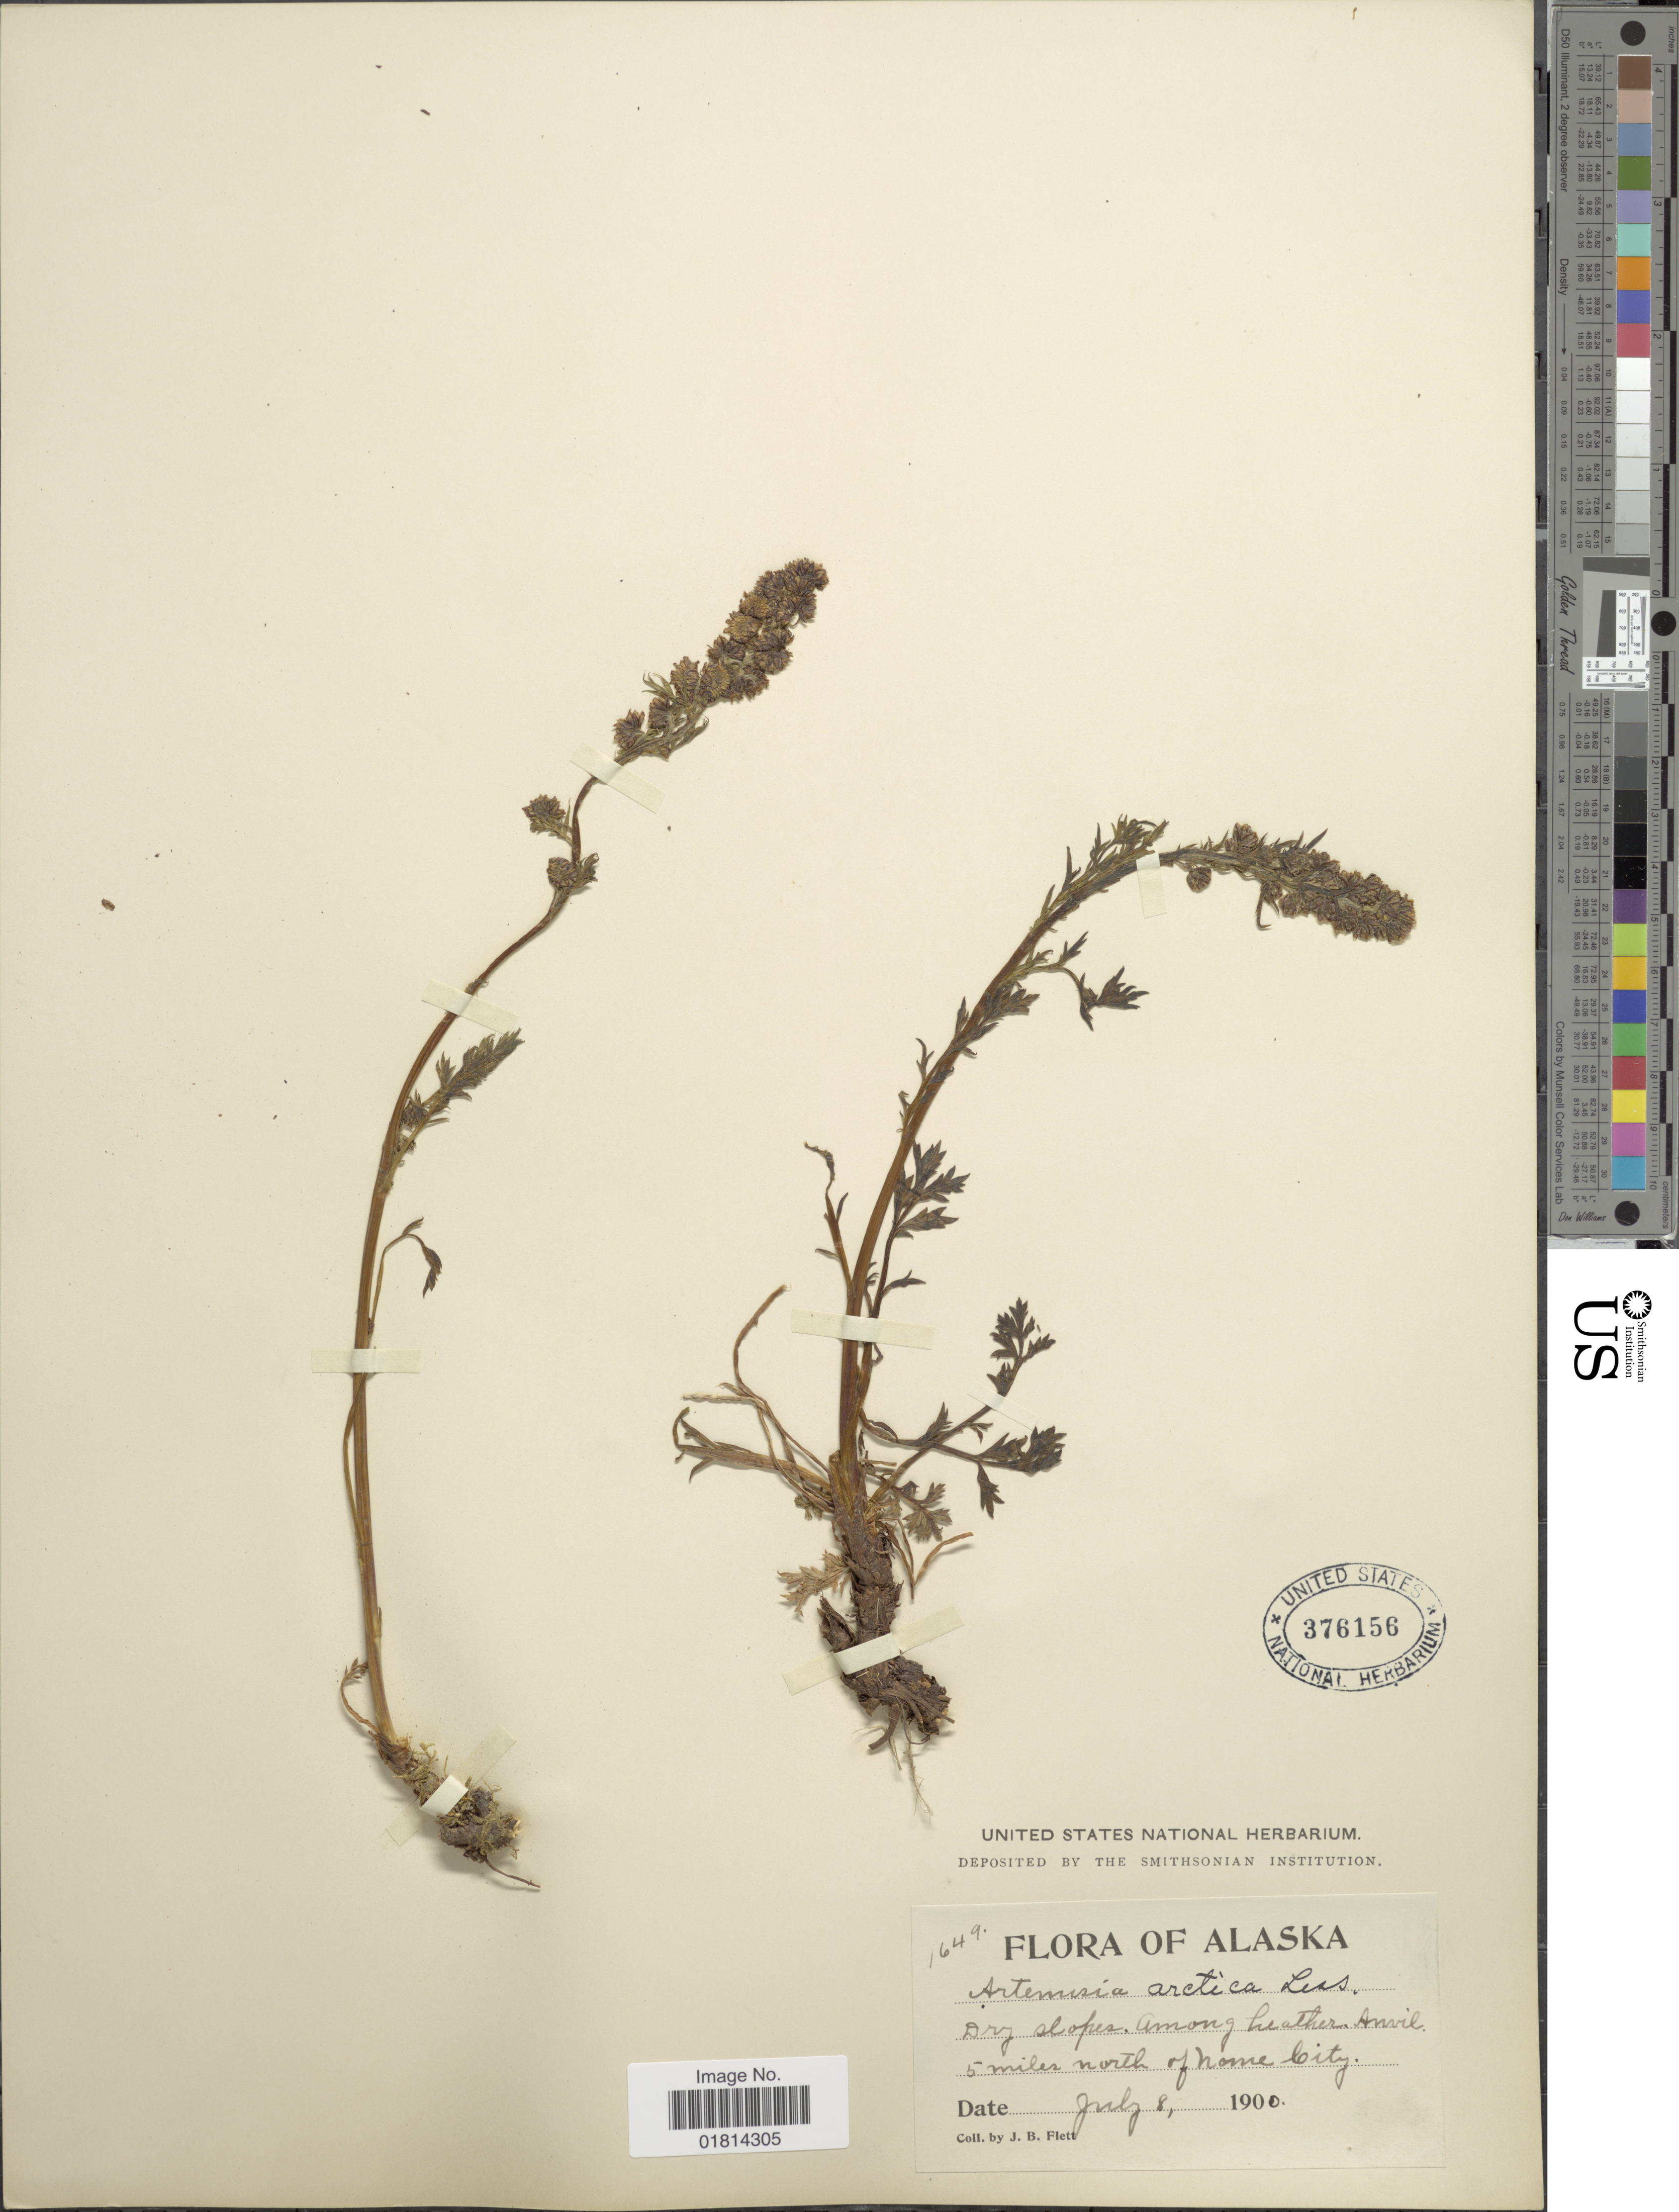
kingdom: Plantae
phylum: Tracheophyta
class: Magnoliopsida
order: Asterales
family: Asteraceae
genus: Artemisia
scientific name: Artemisia arctica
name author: Less.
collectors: J. Flett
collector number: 1649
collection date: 1900-07-08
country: United States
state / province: Alaska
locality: Dry slopes. Among Leather Anvil. 5 miles north of Nome City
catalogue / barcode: US 376156